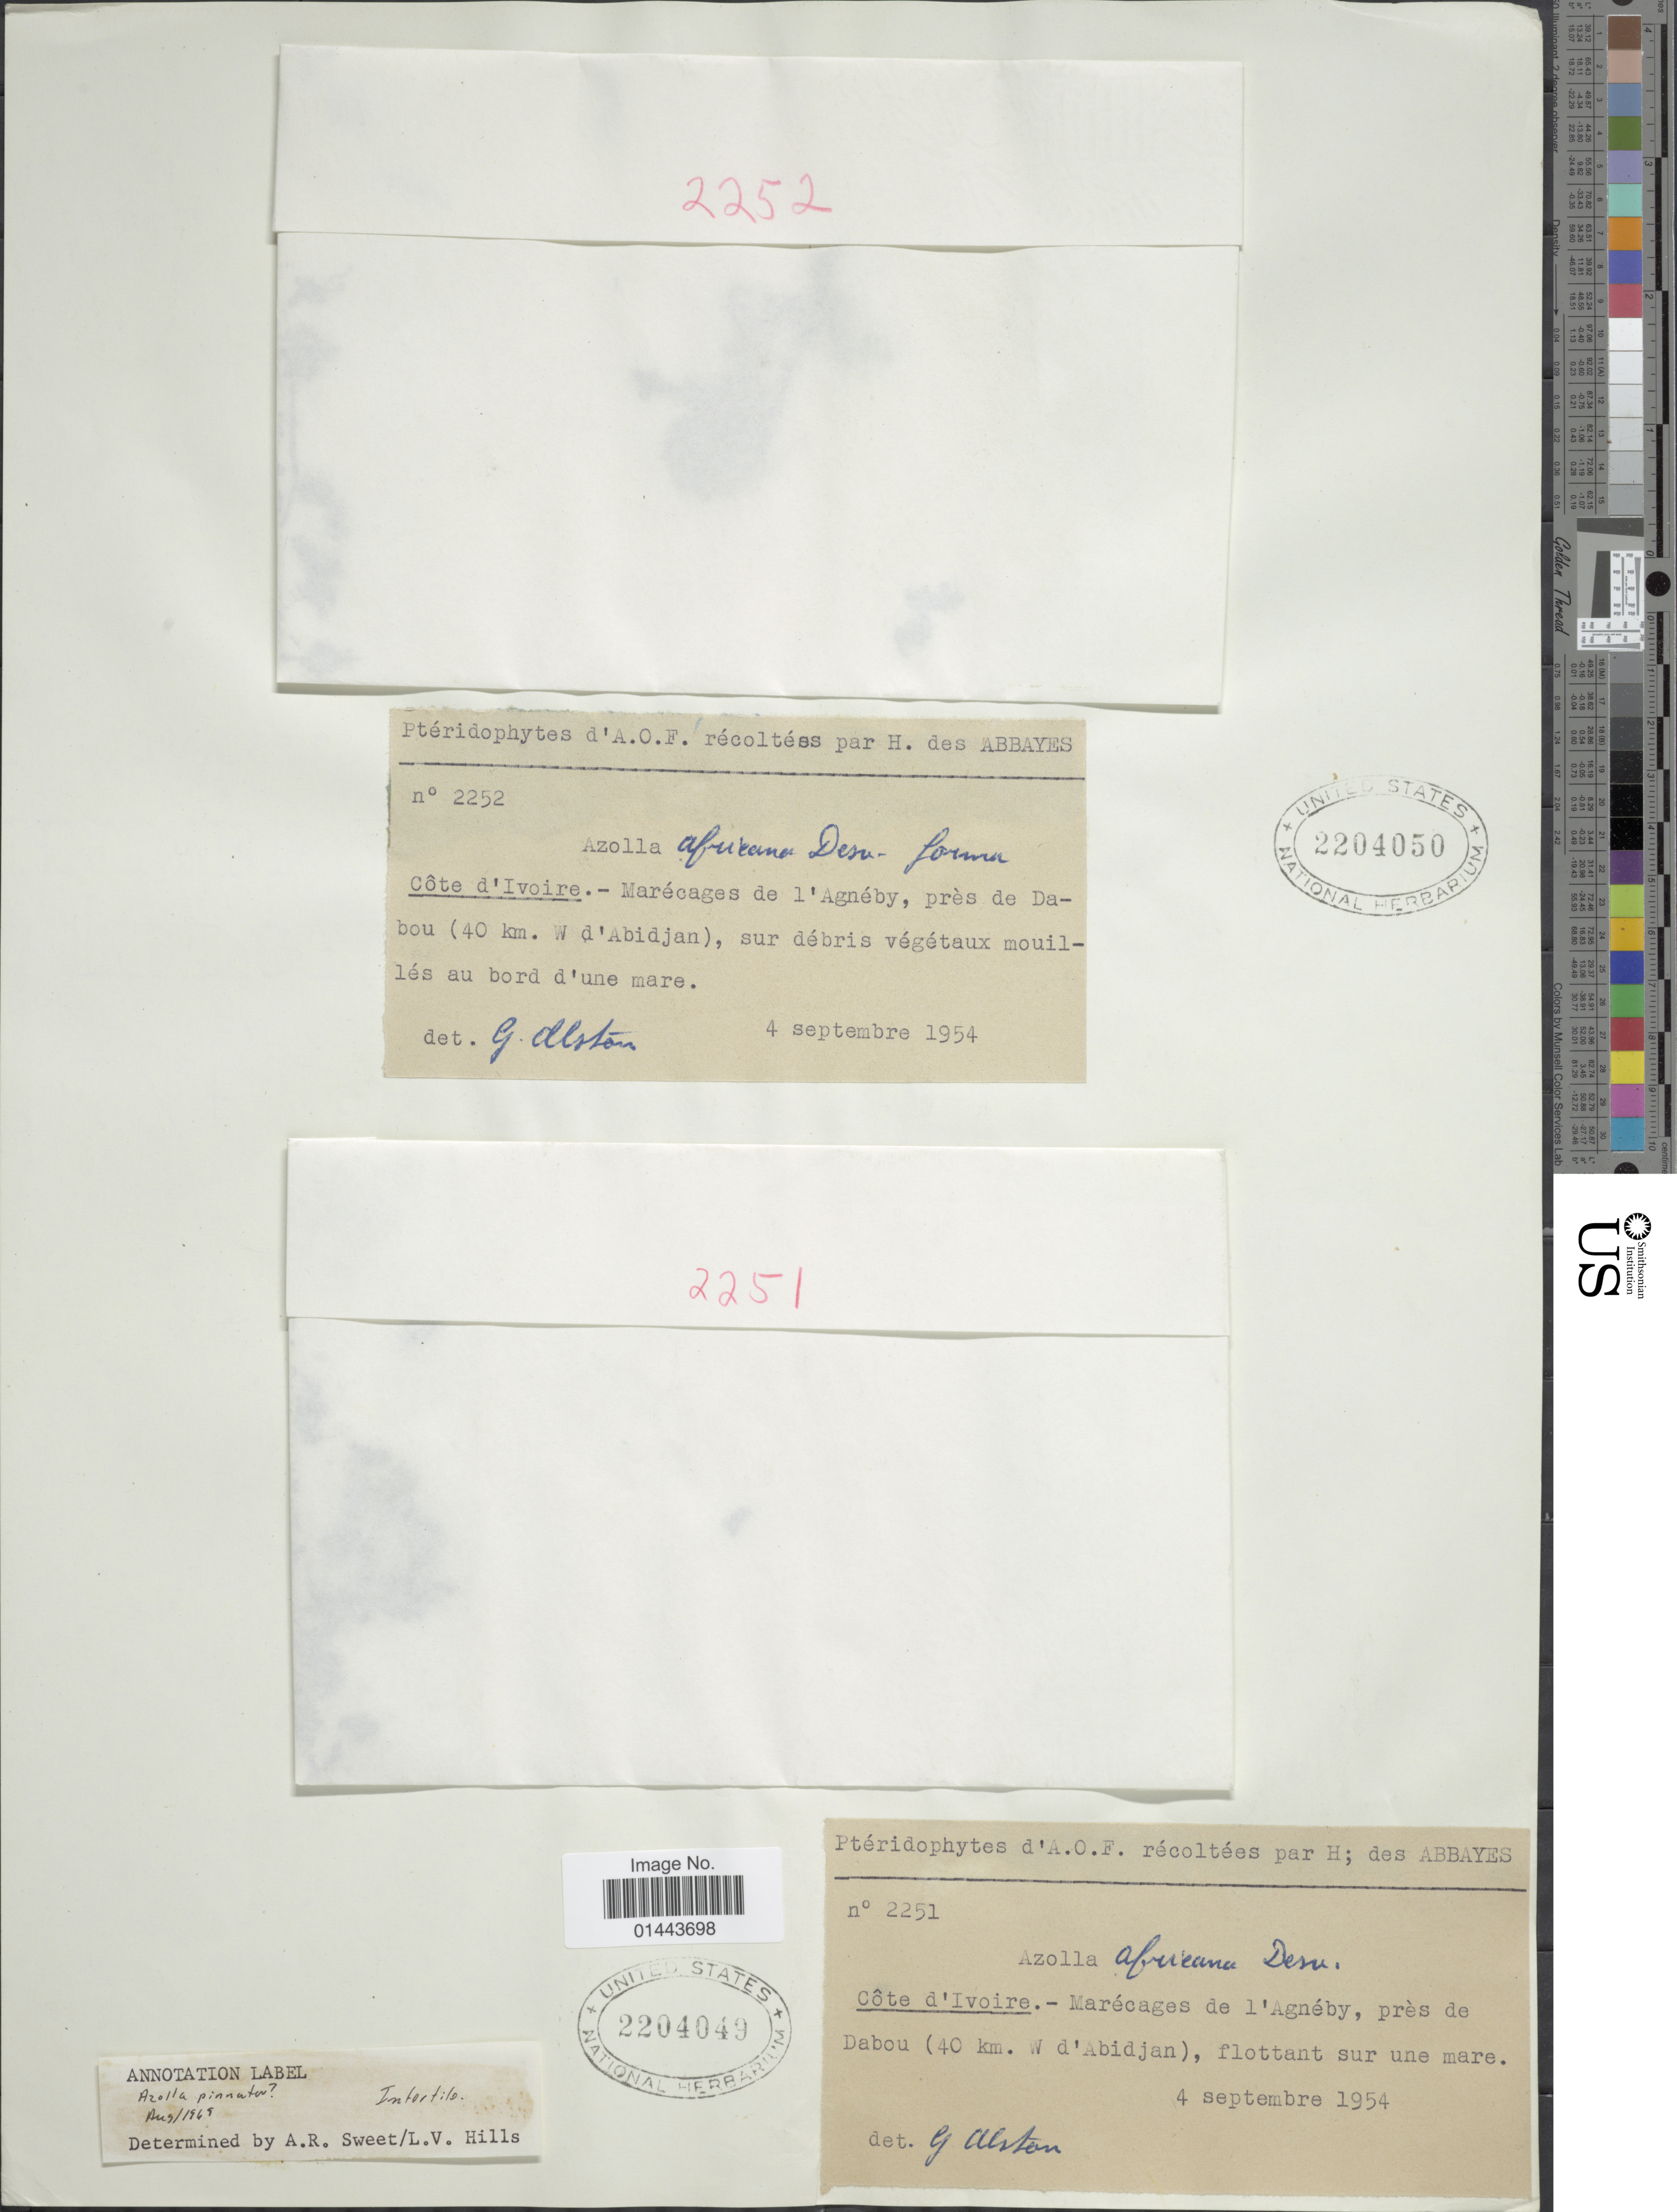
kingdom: Plantae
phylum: Tracheophyta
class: Polypodiopsida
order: Salviniales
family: Salviniaceae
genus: Azolla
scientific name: Azolla imbricata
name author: (Roxb.) Nakai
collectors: H. R. Abbayes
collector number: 2251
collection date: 1954-09-04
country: Ivory Coast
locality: Marécages de l'Agnéby, prés de Dabou (40 km. W d'Abidjan), flottant sur une mare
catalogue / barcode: US 2204049